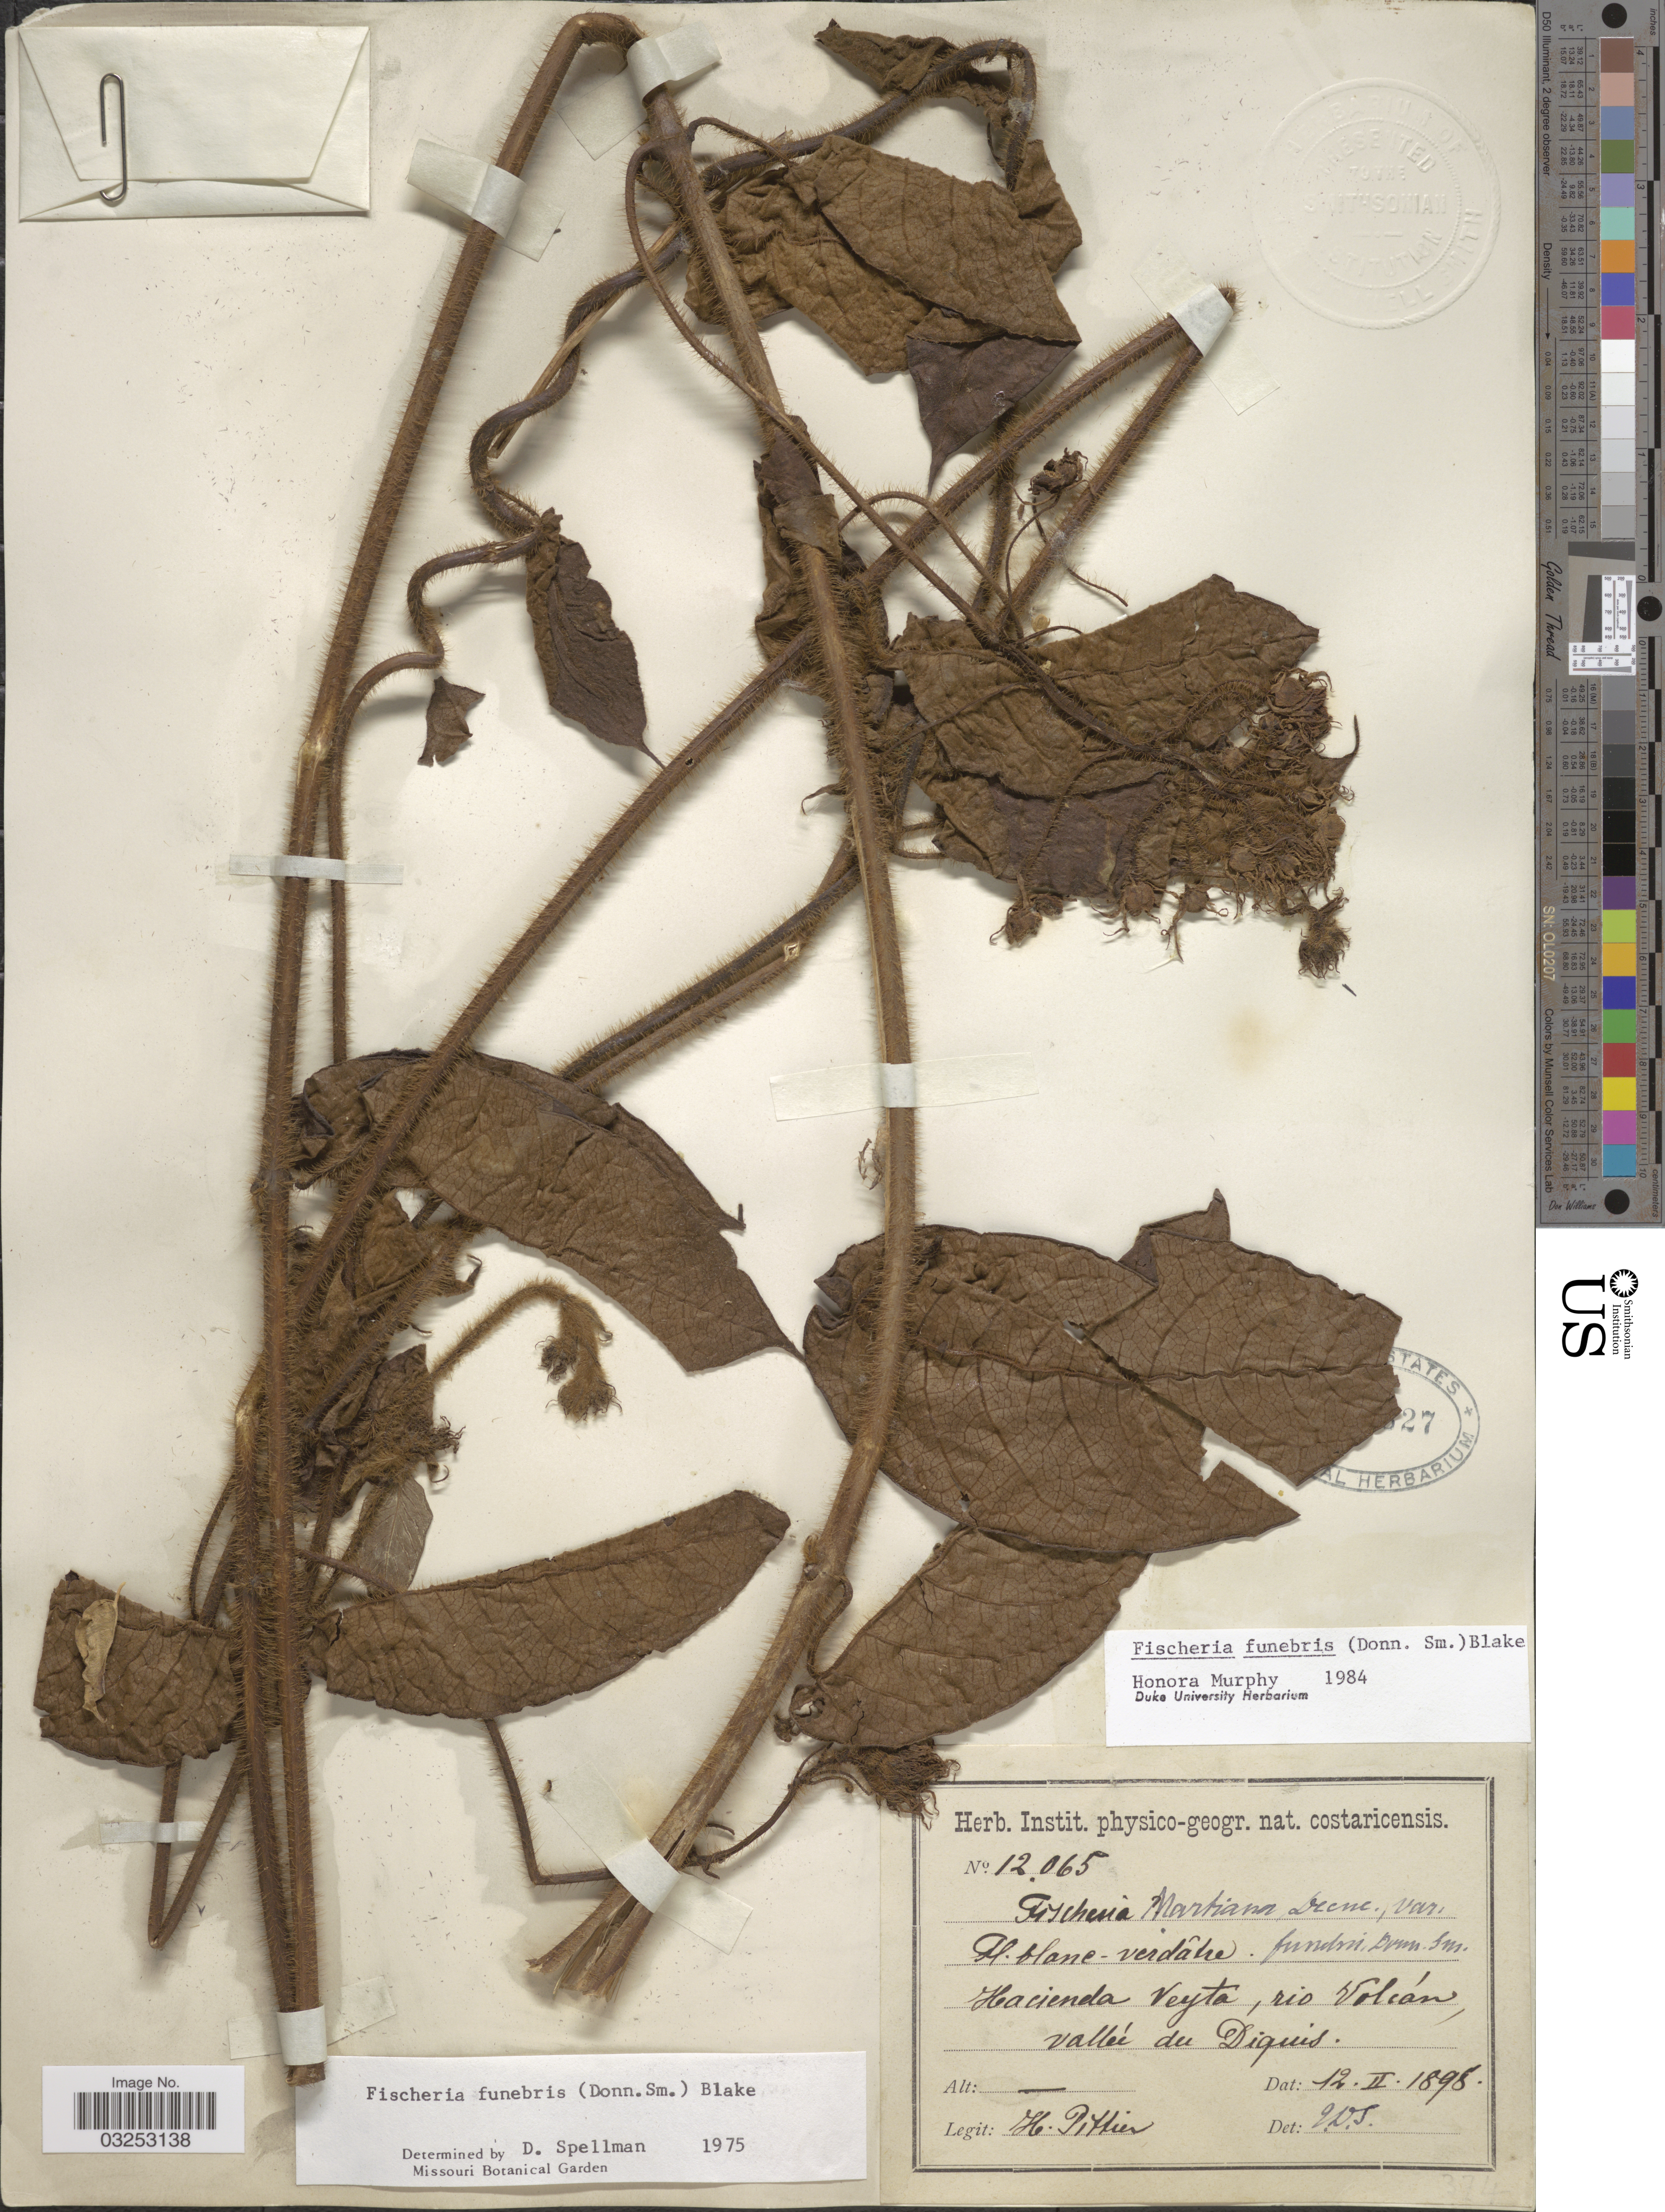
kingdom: Plantae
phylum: Tracheophyta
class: Magnoliopsida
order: Gentianales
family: Apocynaceae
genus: Fischeria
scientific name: Fischeria funebris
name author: (Donn. Sm.) S.F. Blake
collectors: H. F. Pittier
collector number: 12065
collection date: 1898-02-12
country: Costa Rica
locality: Hacienda Veyta, rio Volcán, vallée du Diquis.